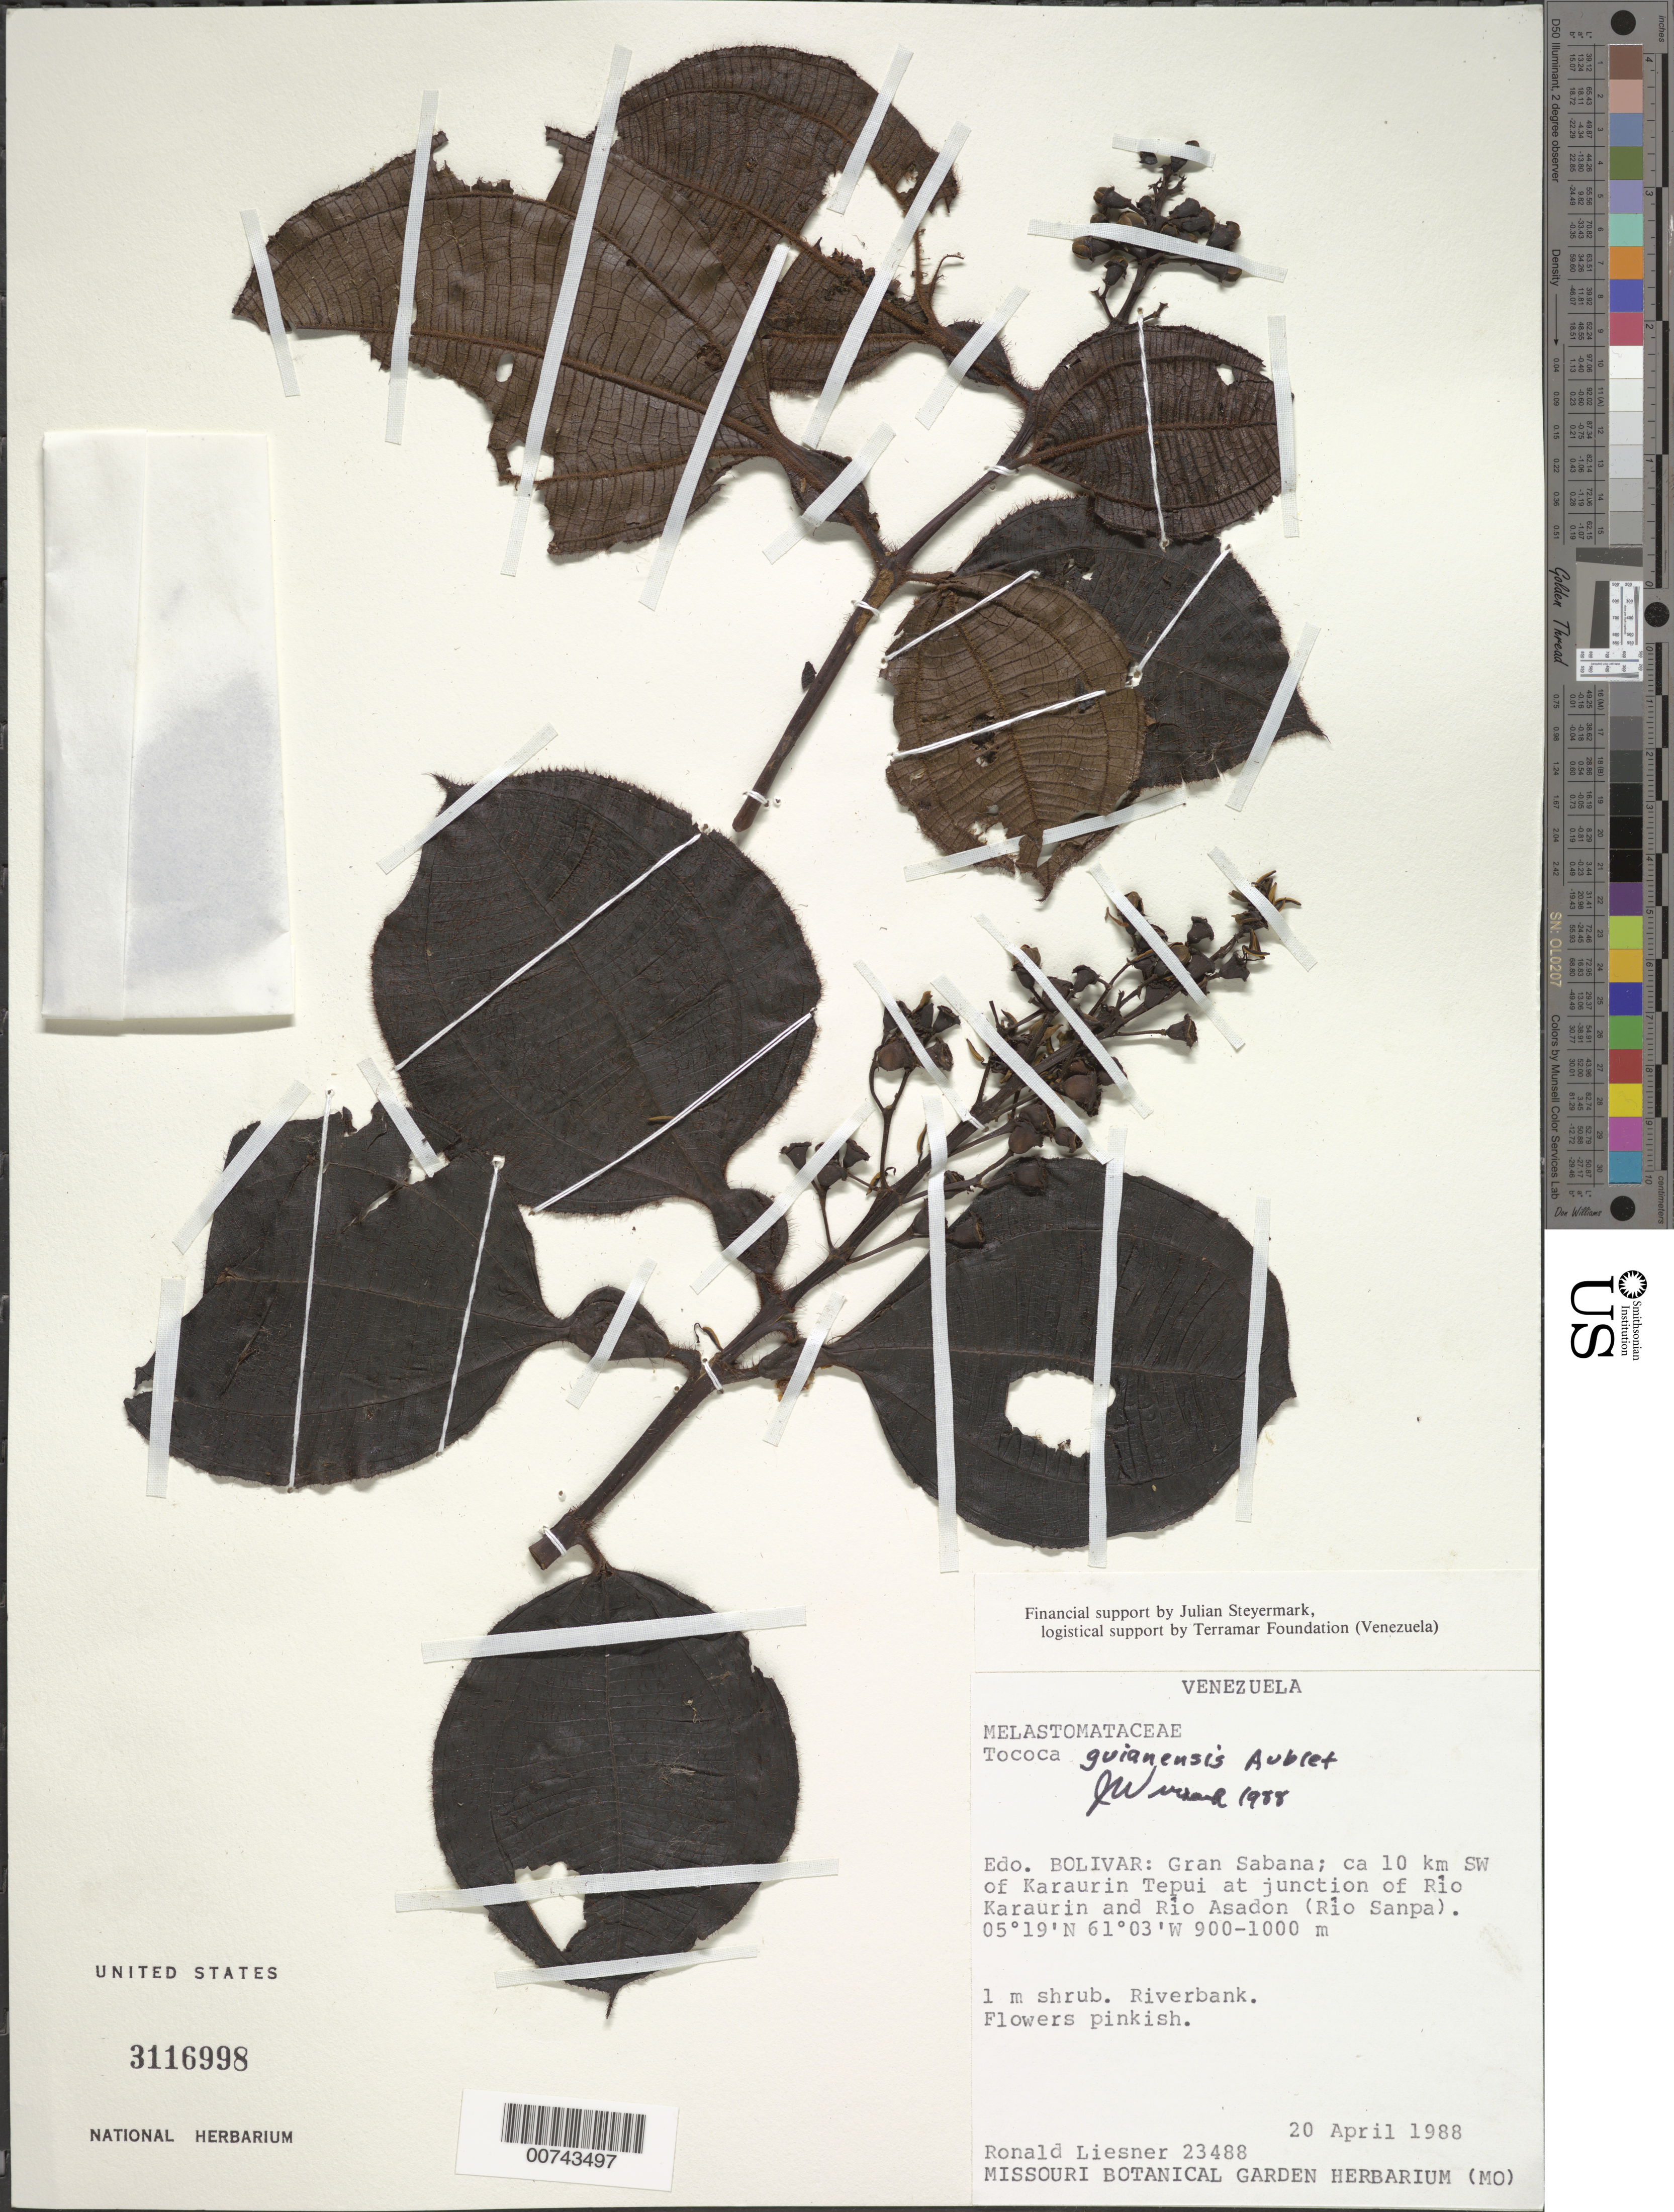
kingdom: Plantae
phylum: Tracheophyta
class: Magnoliopsida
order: Myrtales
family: Melastomataceae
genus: Tococa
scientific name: Tococa guianensis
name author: Aubl.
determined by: Wurdack, John J., (US), US (UNITED STATES)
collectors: R. L. Liesner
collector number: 23488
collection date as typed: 20-Apr-88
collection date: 1988-04-20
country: Venezuela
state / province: Bolívar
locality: Gran Sabana, ca 10 km SW of Karaurin tepuí at junction of Río Karaurin and Río Asadon (Río Sanpa)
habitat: Riverbank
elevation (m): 900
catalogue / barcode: US 3116998